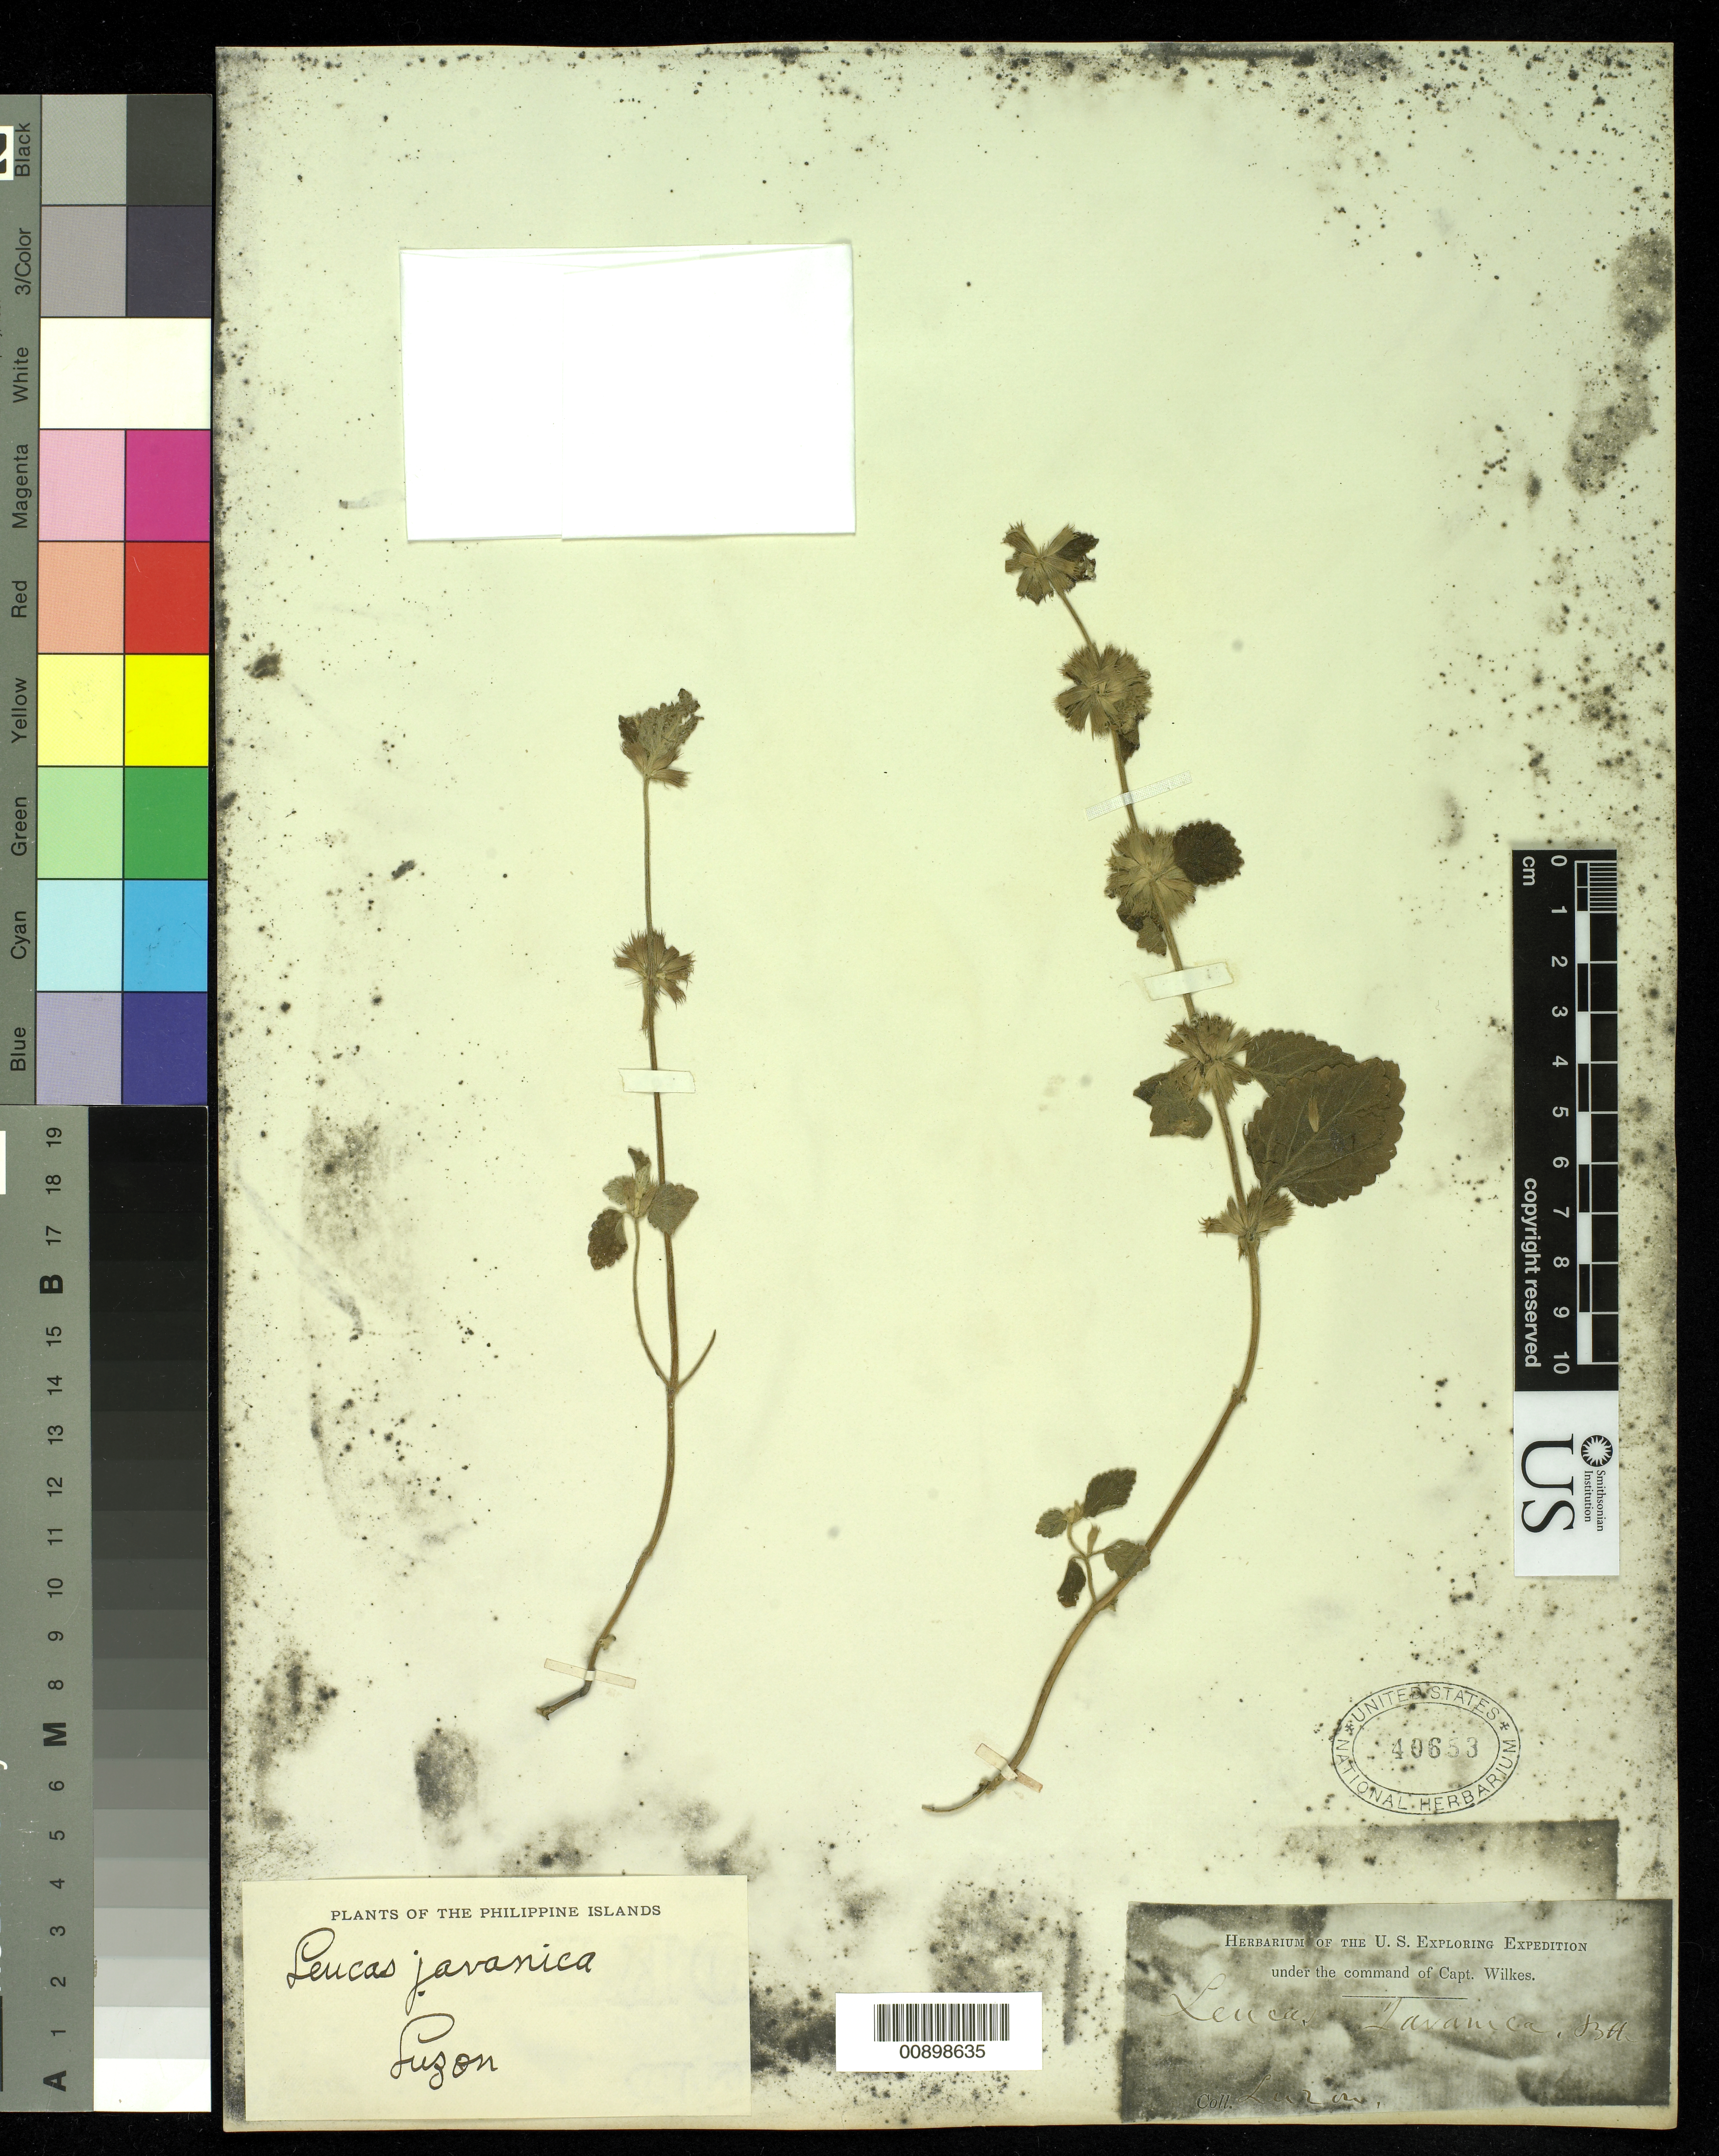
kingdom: Plantae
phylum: Tracheophyta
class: Magnoliopsida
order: Lamiales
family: Lamiaceae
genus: Leucas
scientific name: Leucas javanica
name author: Benth.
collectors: Wilkes Explor. Exped.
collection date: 1838/1842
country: Philippines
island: Luzon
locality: Luzon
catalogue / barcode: US 40653